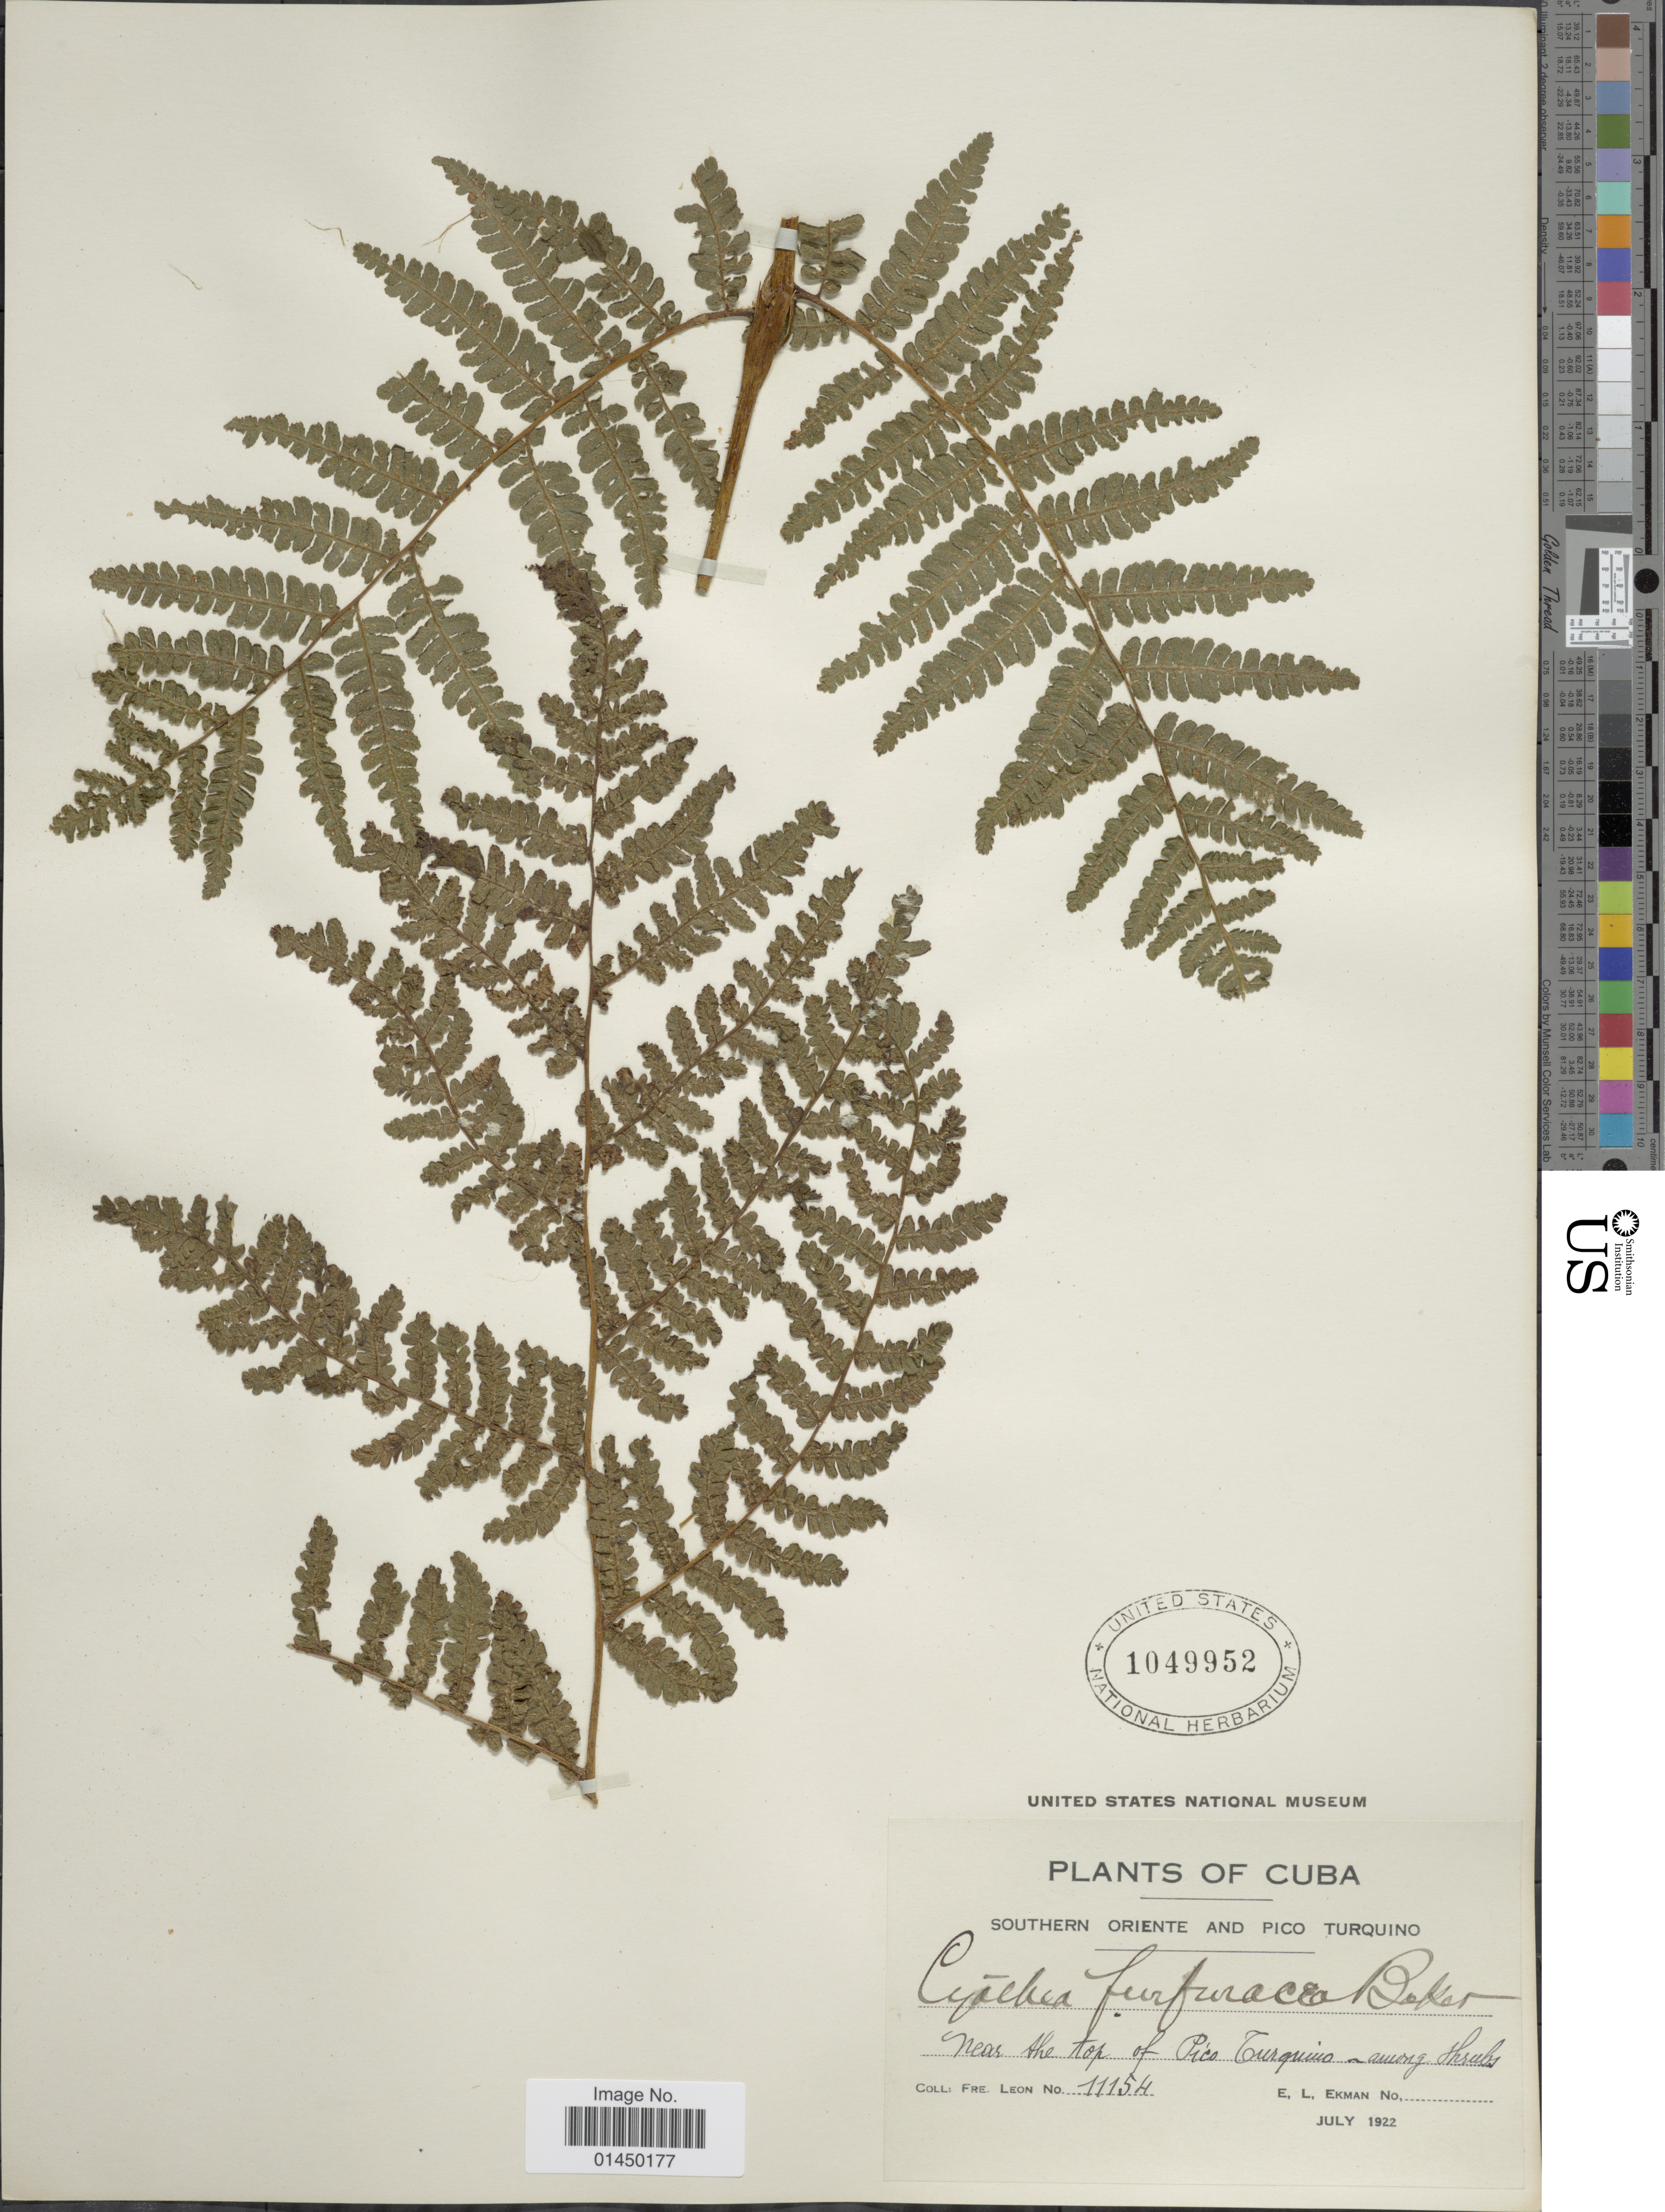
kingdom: Plantae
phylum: Tracheophyta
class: Polypodiopsida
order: Cyatheales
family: Cyatheaceae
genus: Cyathea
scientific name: Cyathea furfuracea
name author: Christ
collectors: Bro. León & E. L. Ekman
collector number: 11154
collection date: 1922-07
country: Cuba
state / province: Oriente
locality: Southern Cuba and Pico Turquino, Near the top of Pico Turquino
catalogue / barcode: US 1049952